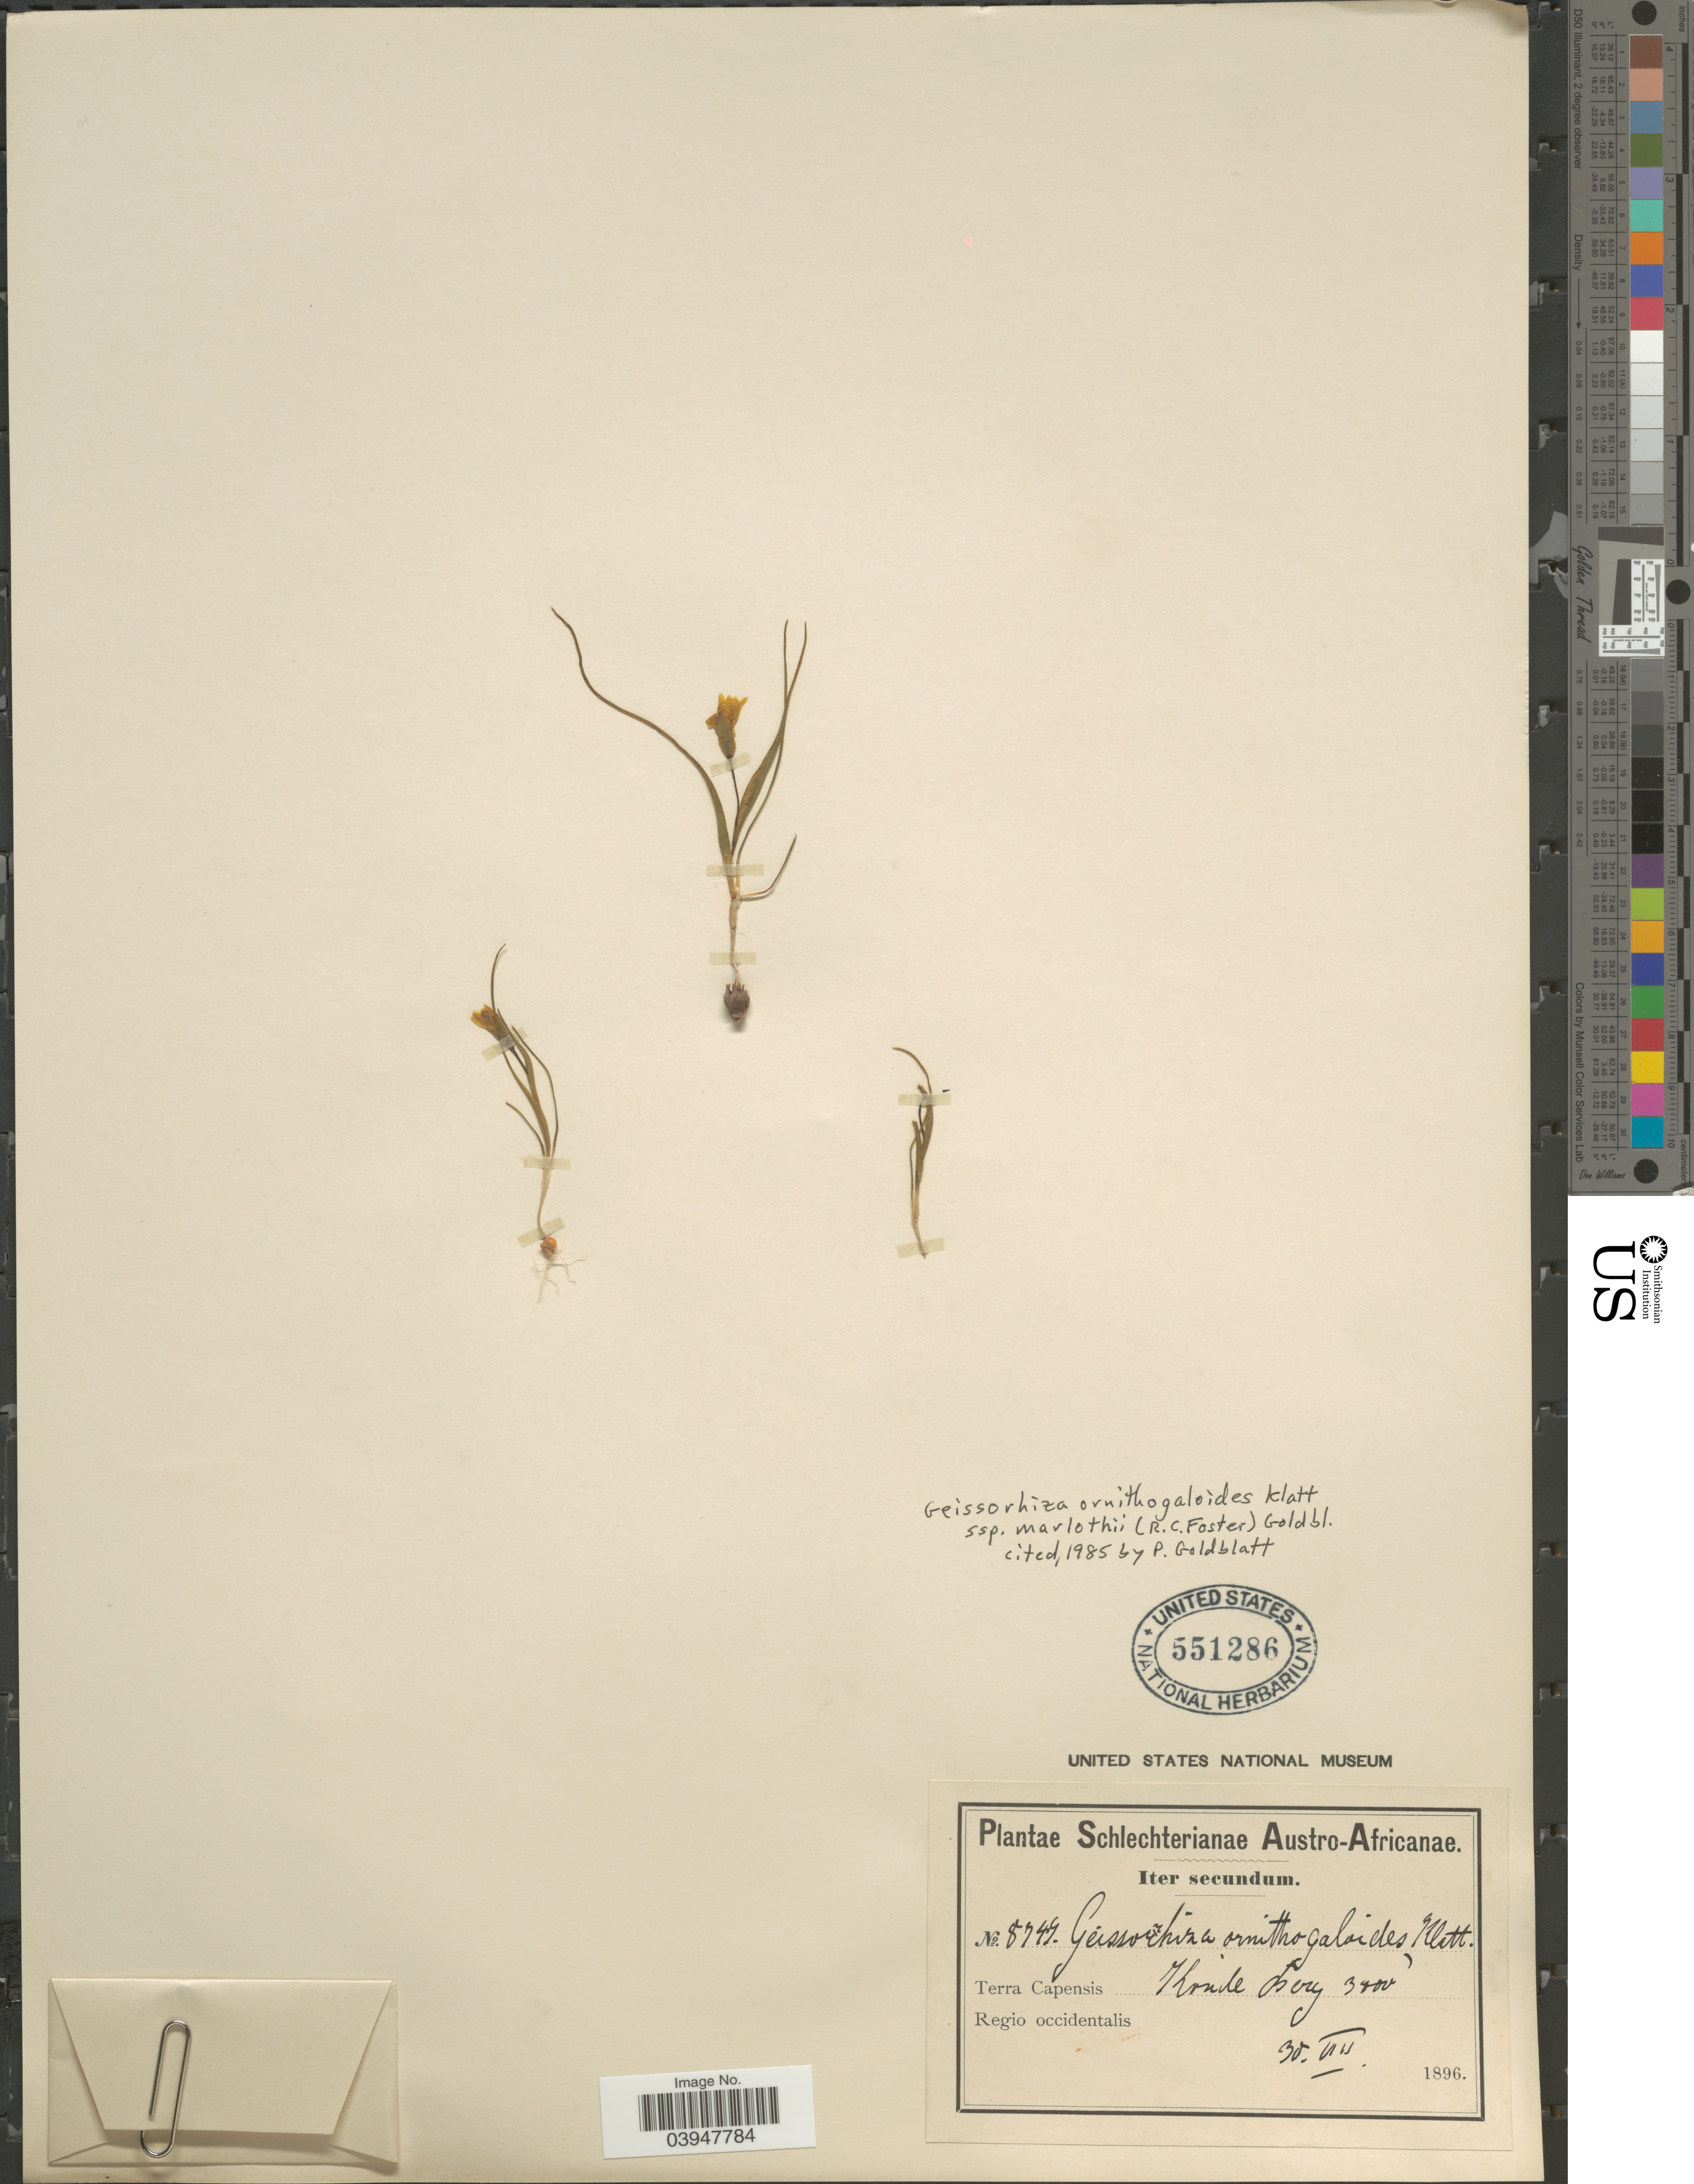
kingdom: Plantae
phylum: Tracheophyta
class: Liliopsida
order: Asparagales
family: Iridaceae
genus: Geissorhiza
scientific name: Geissorhiza ornithogaloides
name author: Klatt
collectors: Schlechter, --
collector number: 8749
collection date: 1896-08-30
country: South Africa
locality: Austro-Africanae. Terra Capensis. Koude Berg. Regio occidentalis.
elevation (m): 914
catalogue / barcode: US 551286